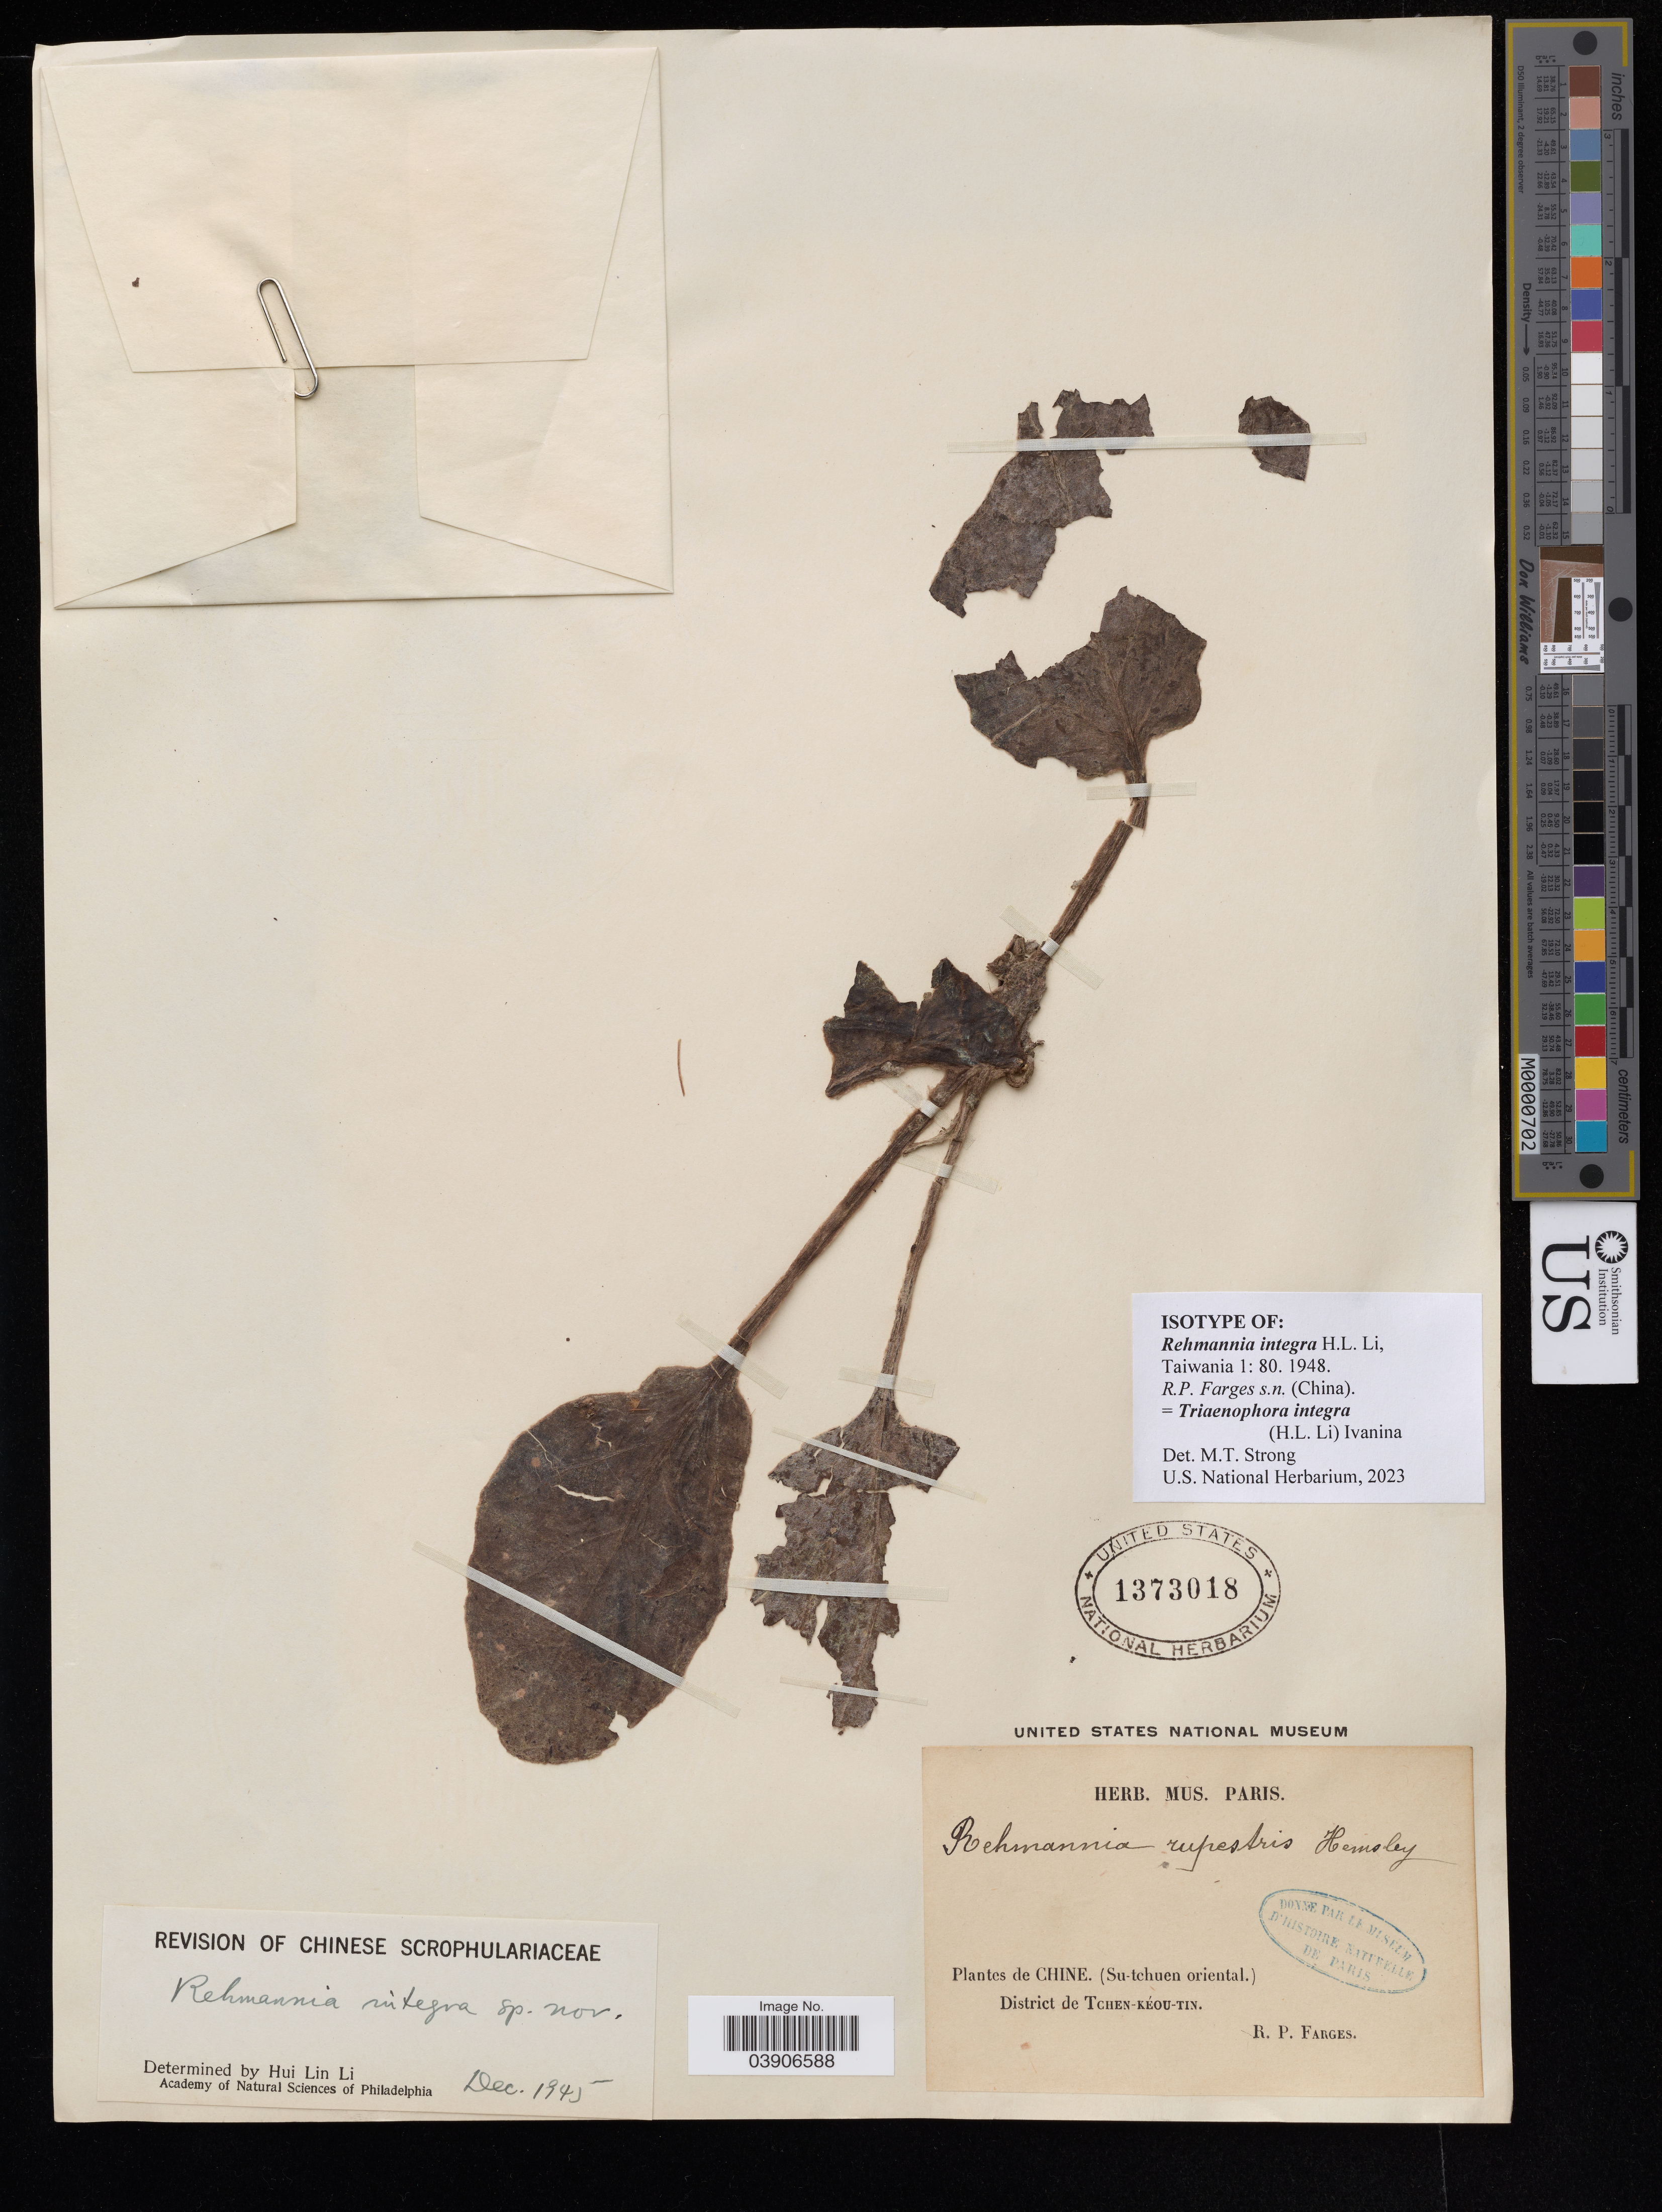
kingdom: Plantae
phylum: Tracheophyta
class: Magnoliopsida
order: Lamiales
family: Rehmanniaceae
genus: Rehmannia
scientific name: Rehmannia integra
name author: H.L. Li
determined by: Strong, Mark T., (BOT), Smithsonian Institution - National Museum of Natural History (UNITED STATES)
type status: Isotype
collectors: R. Farges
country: China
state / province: Sichuan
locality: (Su-tchuen oriental.). District de Tchen-kéou-tin.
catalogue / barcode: US 1373018